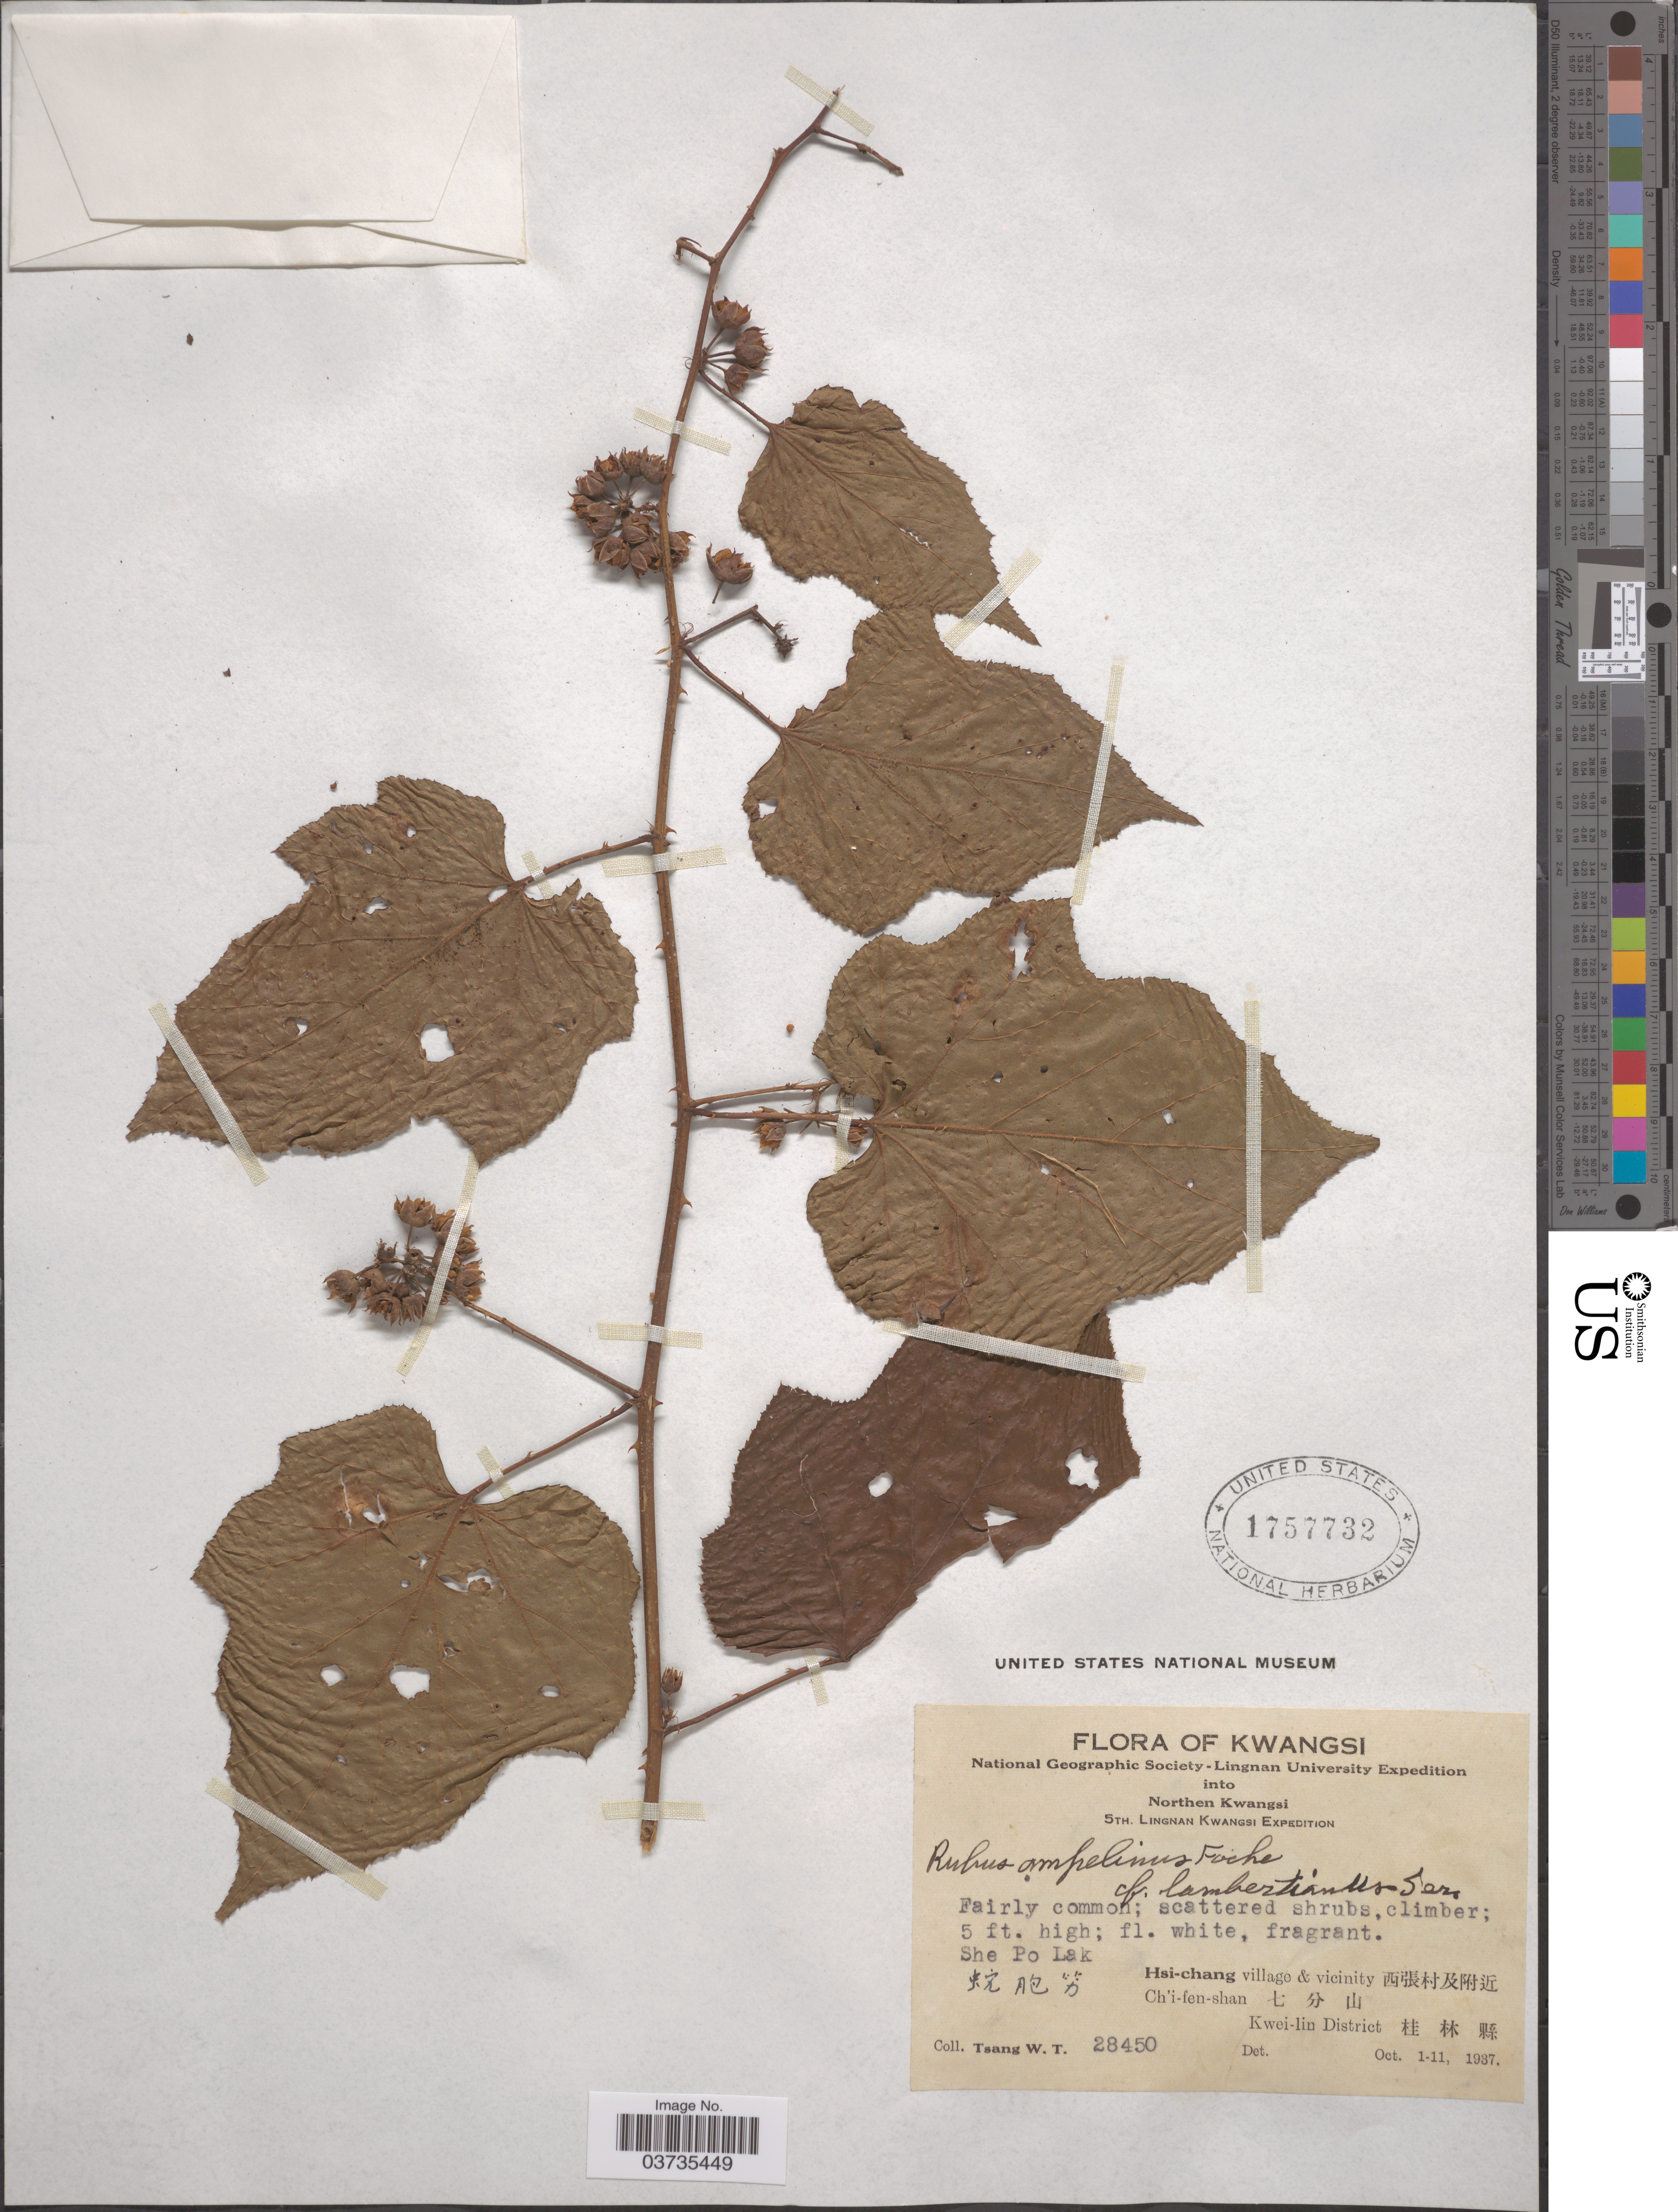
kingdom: Plantae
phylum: Tracheophyta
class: Magnoliopsida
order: Rosales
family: Rosaceae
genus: Rubus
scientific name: Rubus ampelinus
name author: Focke ex Diels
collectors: W. T. Tsang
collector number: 28450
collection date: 1937-10-01/1937-10-11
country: China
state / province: Guangxi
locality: Northern Kwangsi. She Po Lak. Hsi-chang village & vicinity X, Ch'i-fen-shan X. Kwei-lin District X.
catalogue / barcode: US 1757732